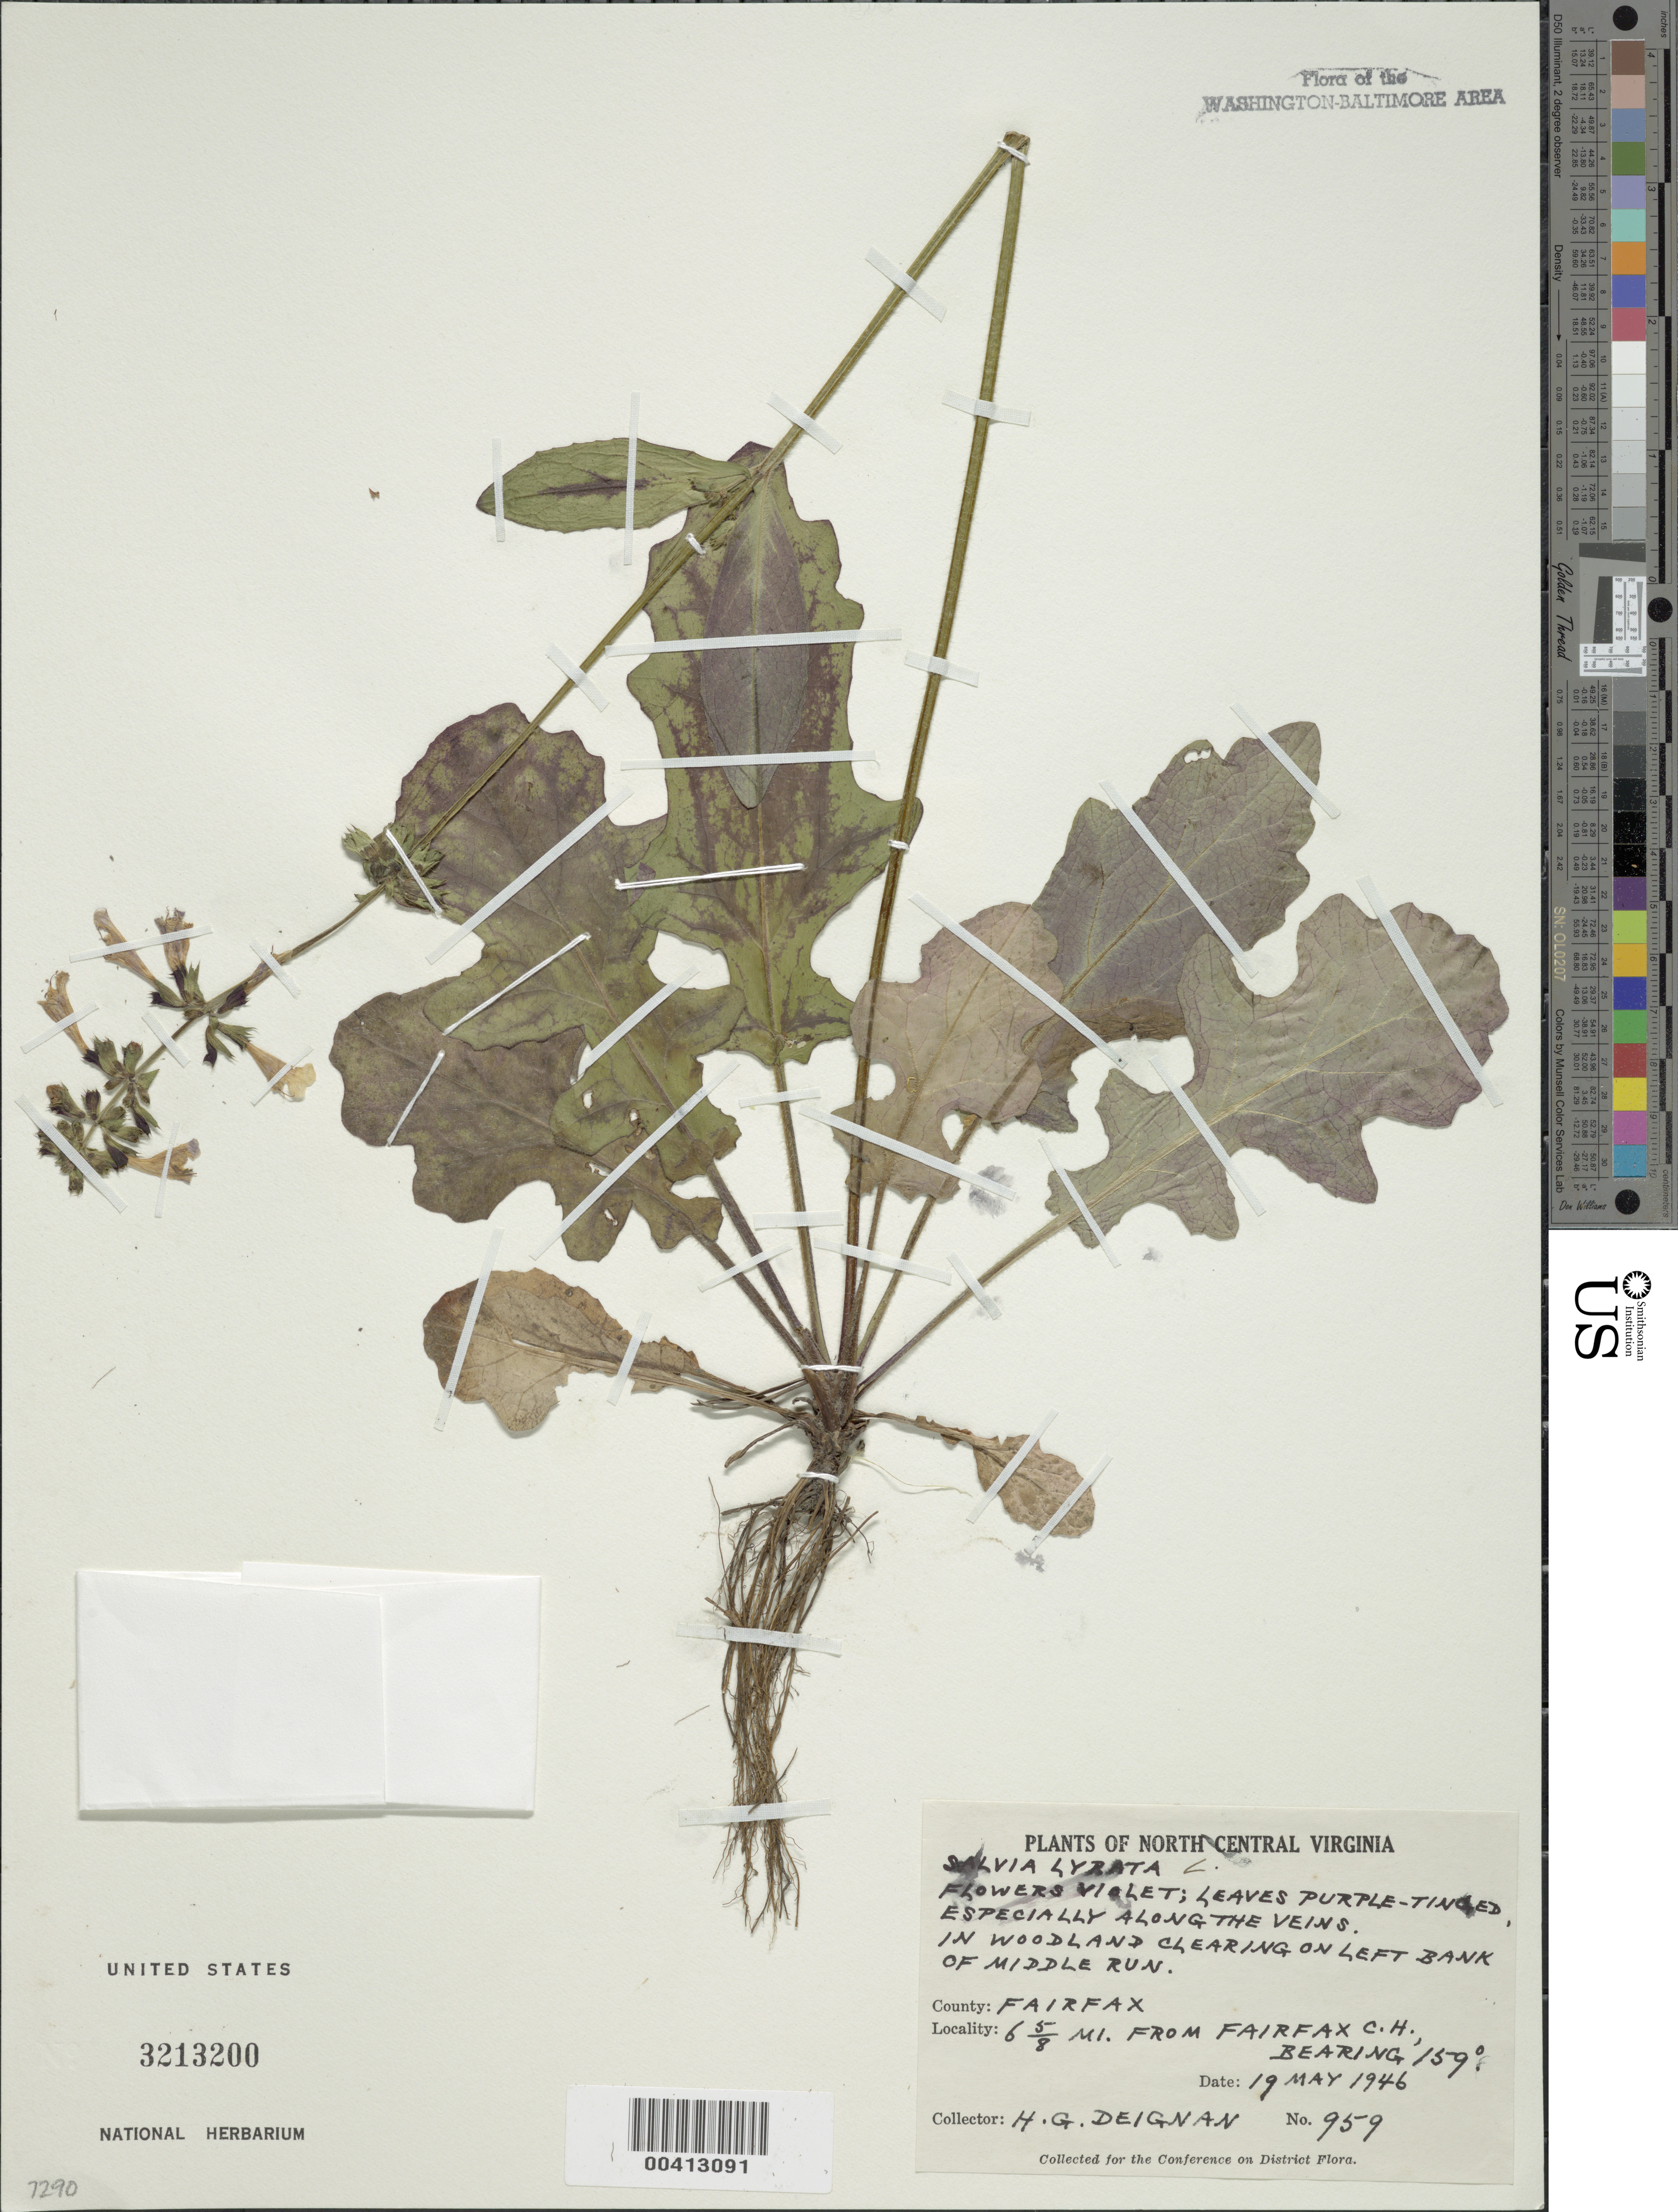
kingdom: Plantae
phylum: Tracheophyta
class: Magnoliopsida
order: Lamiales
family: Lamiaceae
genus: Salvia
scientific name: Salvia lyrata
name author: L.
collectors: H. Deignan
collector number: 959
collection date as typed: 19 May 1946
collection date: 1946-05-19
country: United States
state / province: Virginia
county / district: Fairfax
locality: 6 5/8 mi. from Fairfax County Courthouse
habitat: In woodland clearing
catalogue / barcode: US 3213200